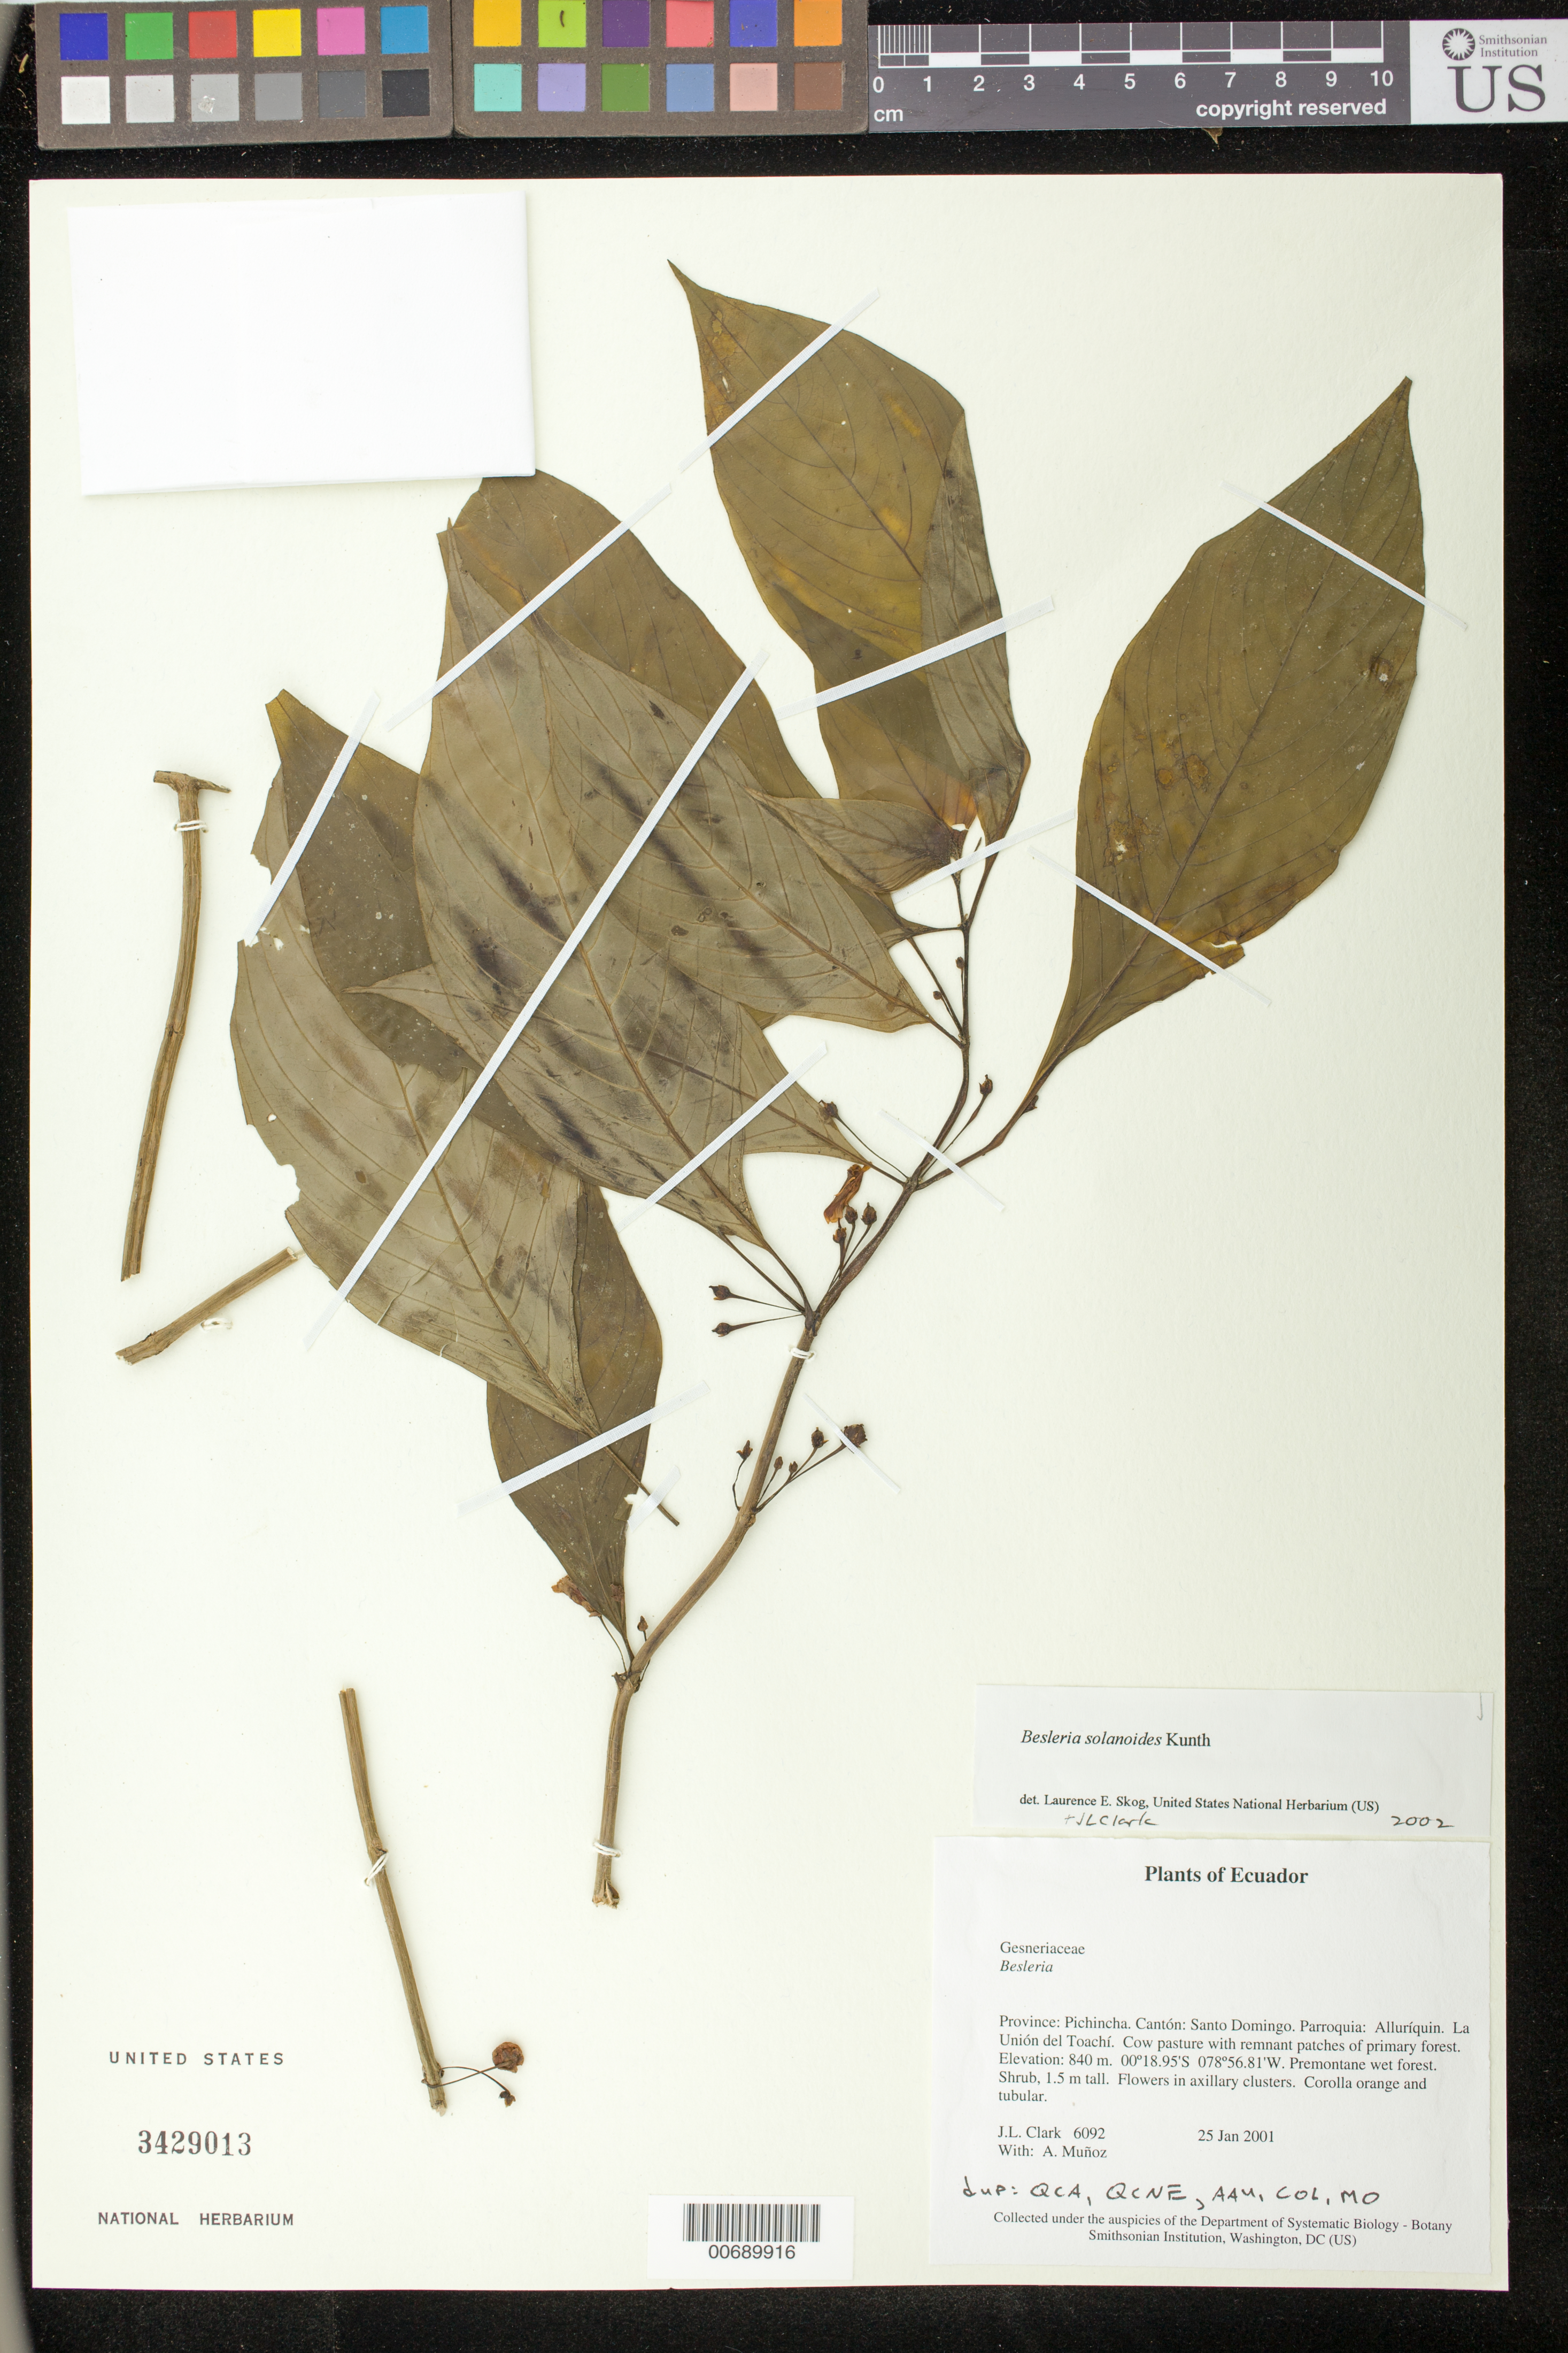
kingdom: Plantae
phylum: Tracheophyta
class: Magnoliopsida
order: Lamiales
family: Gesneriaceae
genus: Besleria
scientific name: Besleria solanoides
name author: Kunth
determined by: Clark, J. L., (SEL), The Marie Selby Botanical Garden (UNITED STATES)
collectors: J. L. Clark & A. Muñoz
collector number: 06092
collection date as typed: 25 Jan 2001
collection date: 2001-01-25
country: Ecuador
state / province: Pichincha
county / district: Santo Domingo de Los Colorados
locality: Parroquia: Alluríquin. La Unión del Toachí. Cow pasture with remnant patches of primary forest.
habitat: Premontane wet forest.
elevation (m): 840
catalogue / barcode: US 3429013